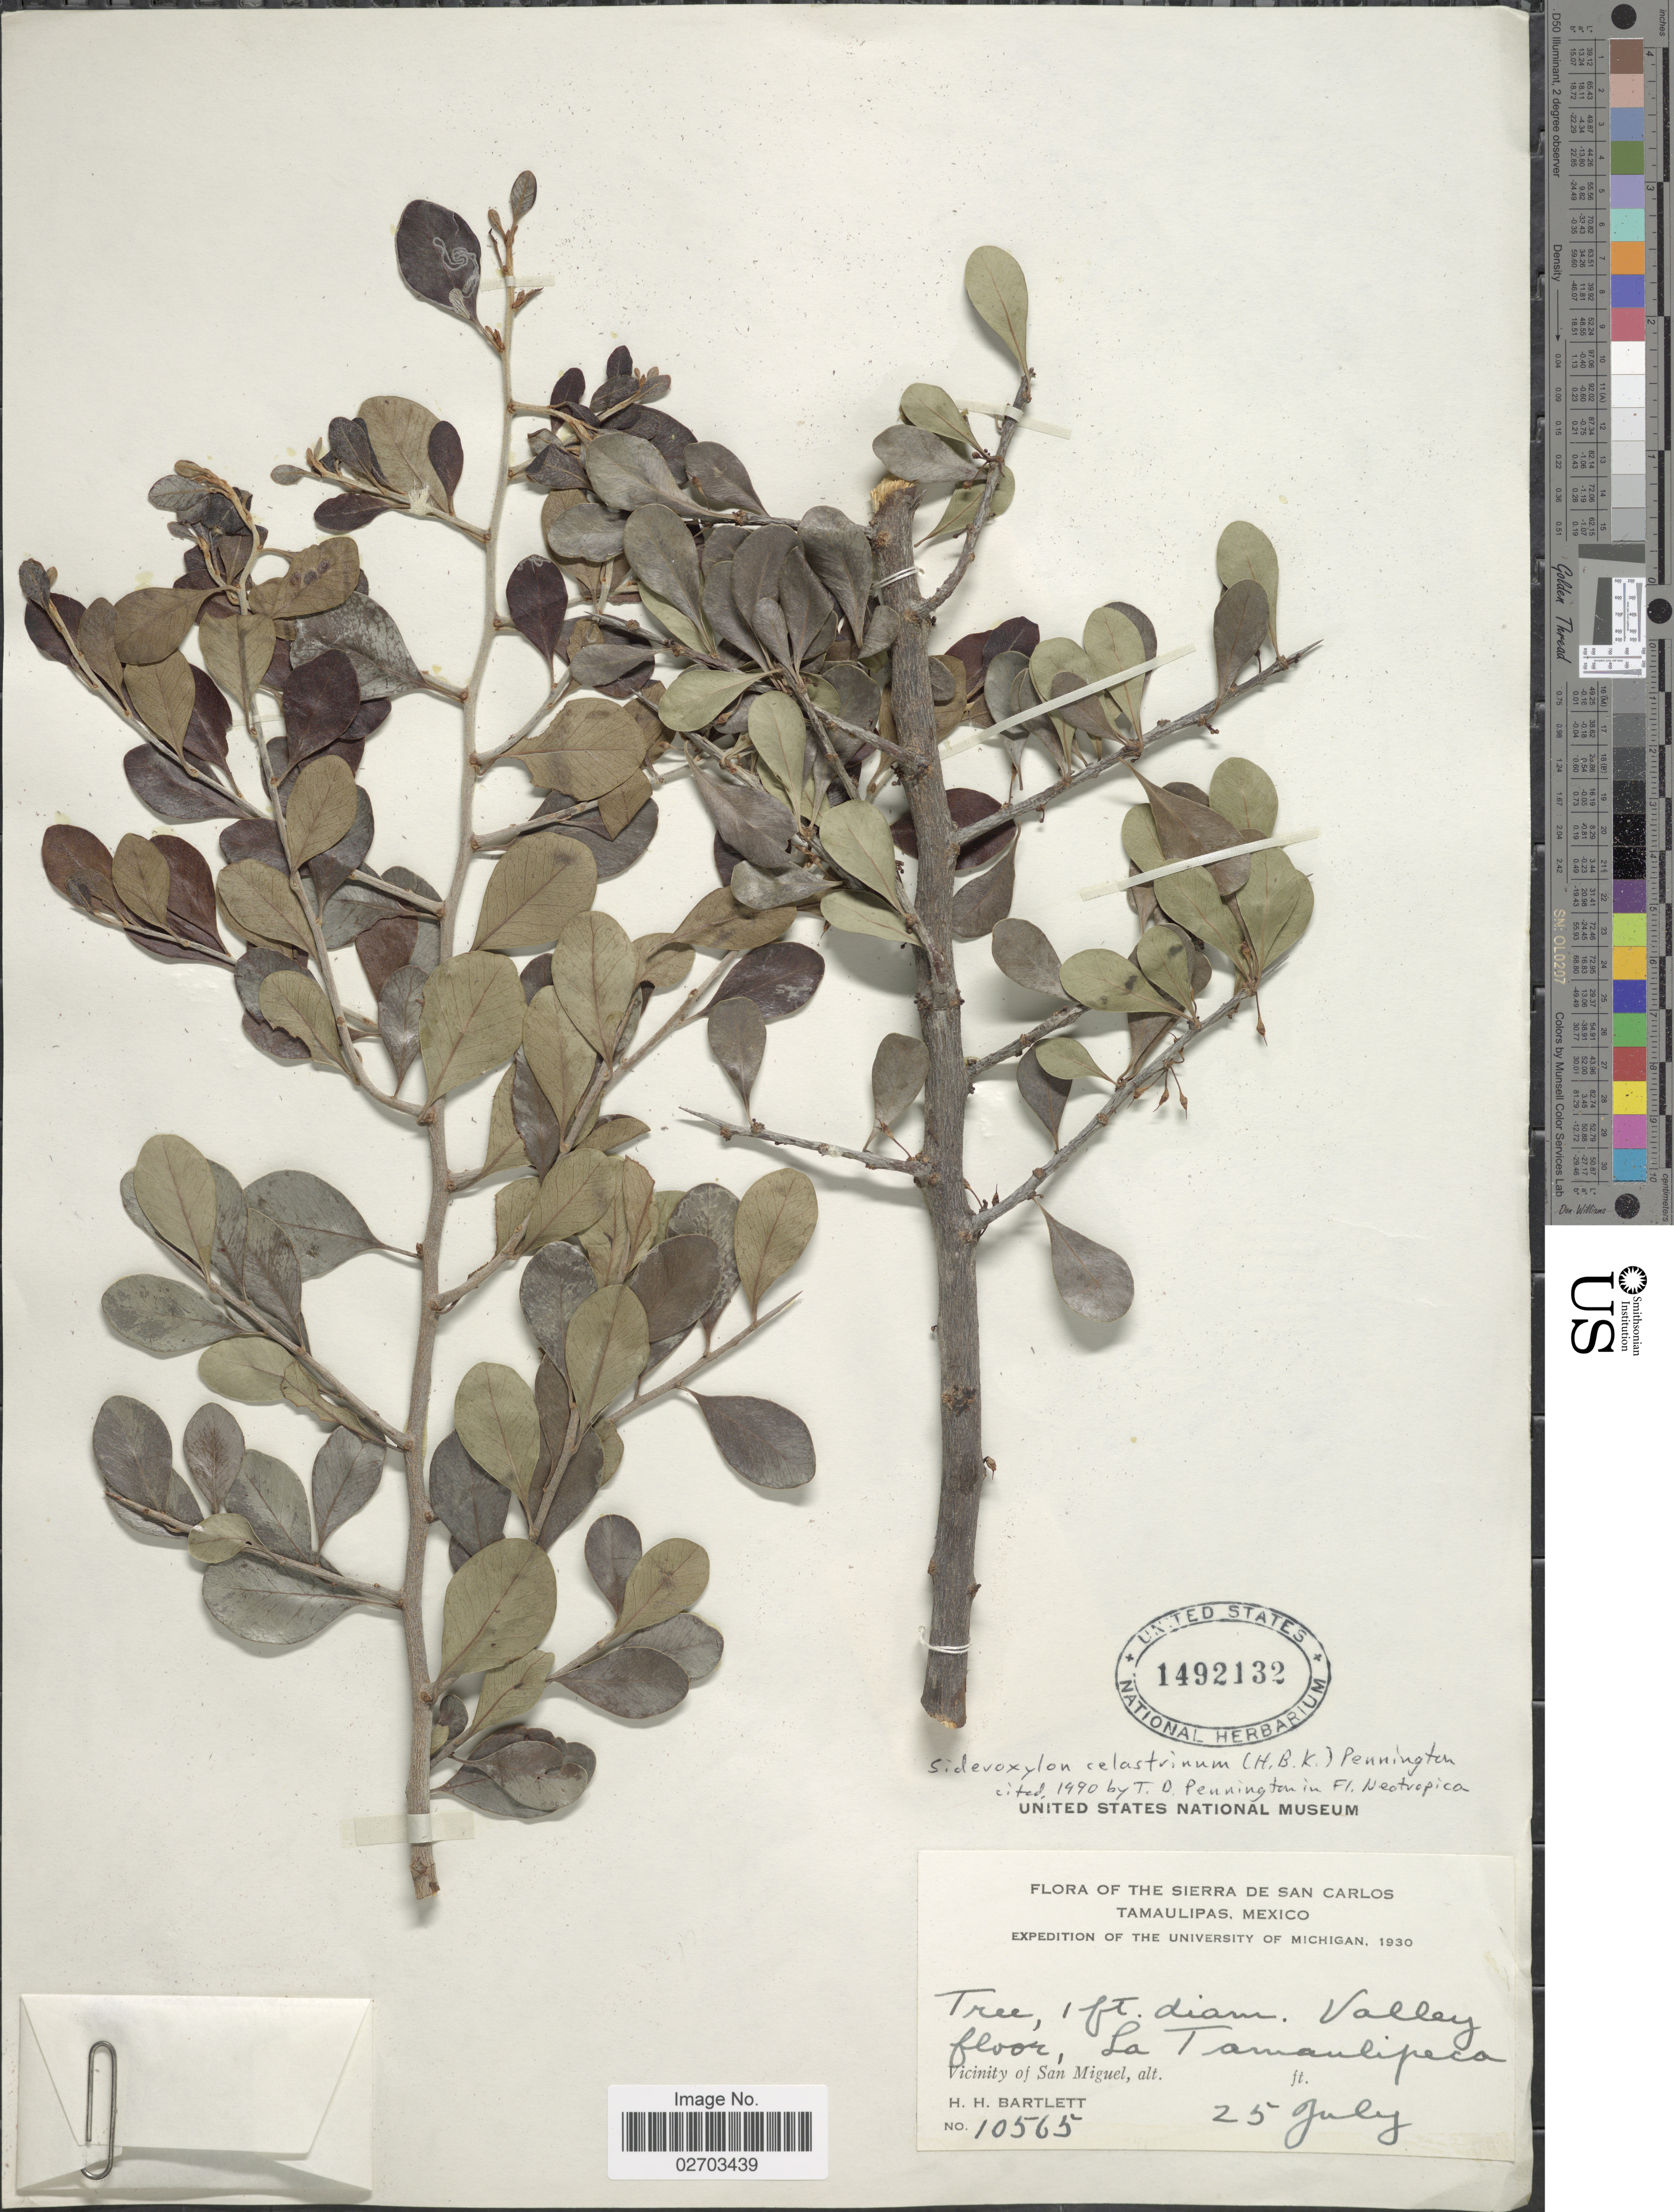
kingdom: Plantae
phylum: Tracheophyta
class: Magnoliopsida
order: Ericales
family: Sapotaceae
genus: Sideroxylon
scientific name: Sideroxylon celastrinum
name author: (Kunth) T.D. Penn.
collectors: H. H. Bartlett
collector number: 10565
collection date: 1930-07-25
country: Mexico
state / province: Tamaulipas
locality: The Sierra de San Carlos, Valley floor, La Tamaulipeca, Vicinity of San Miguel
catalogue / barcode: US 1492132